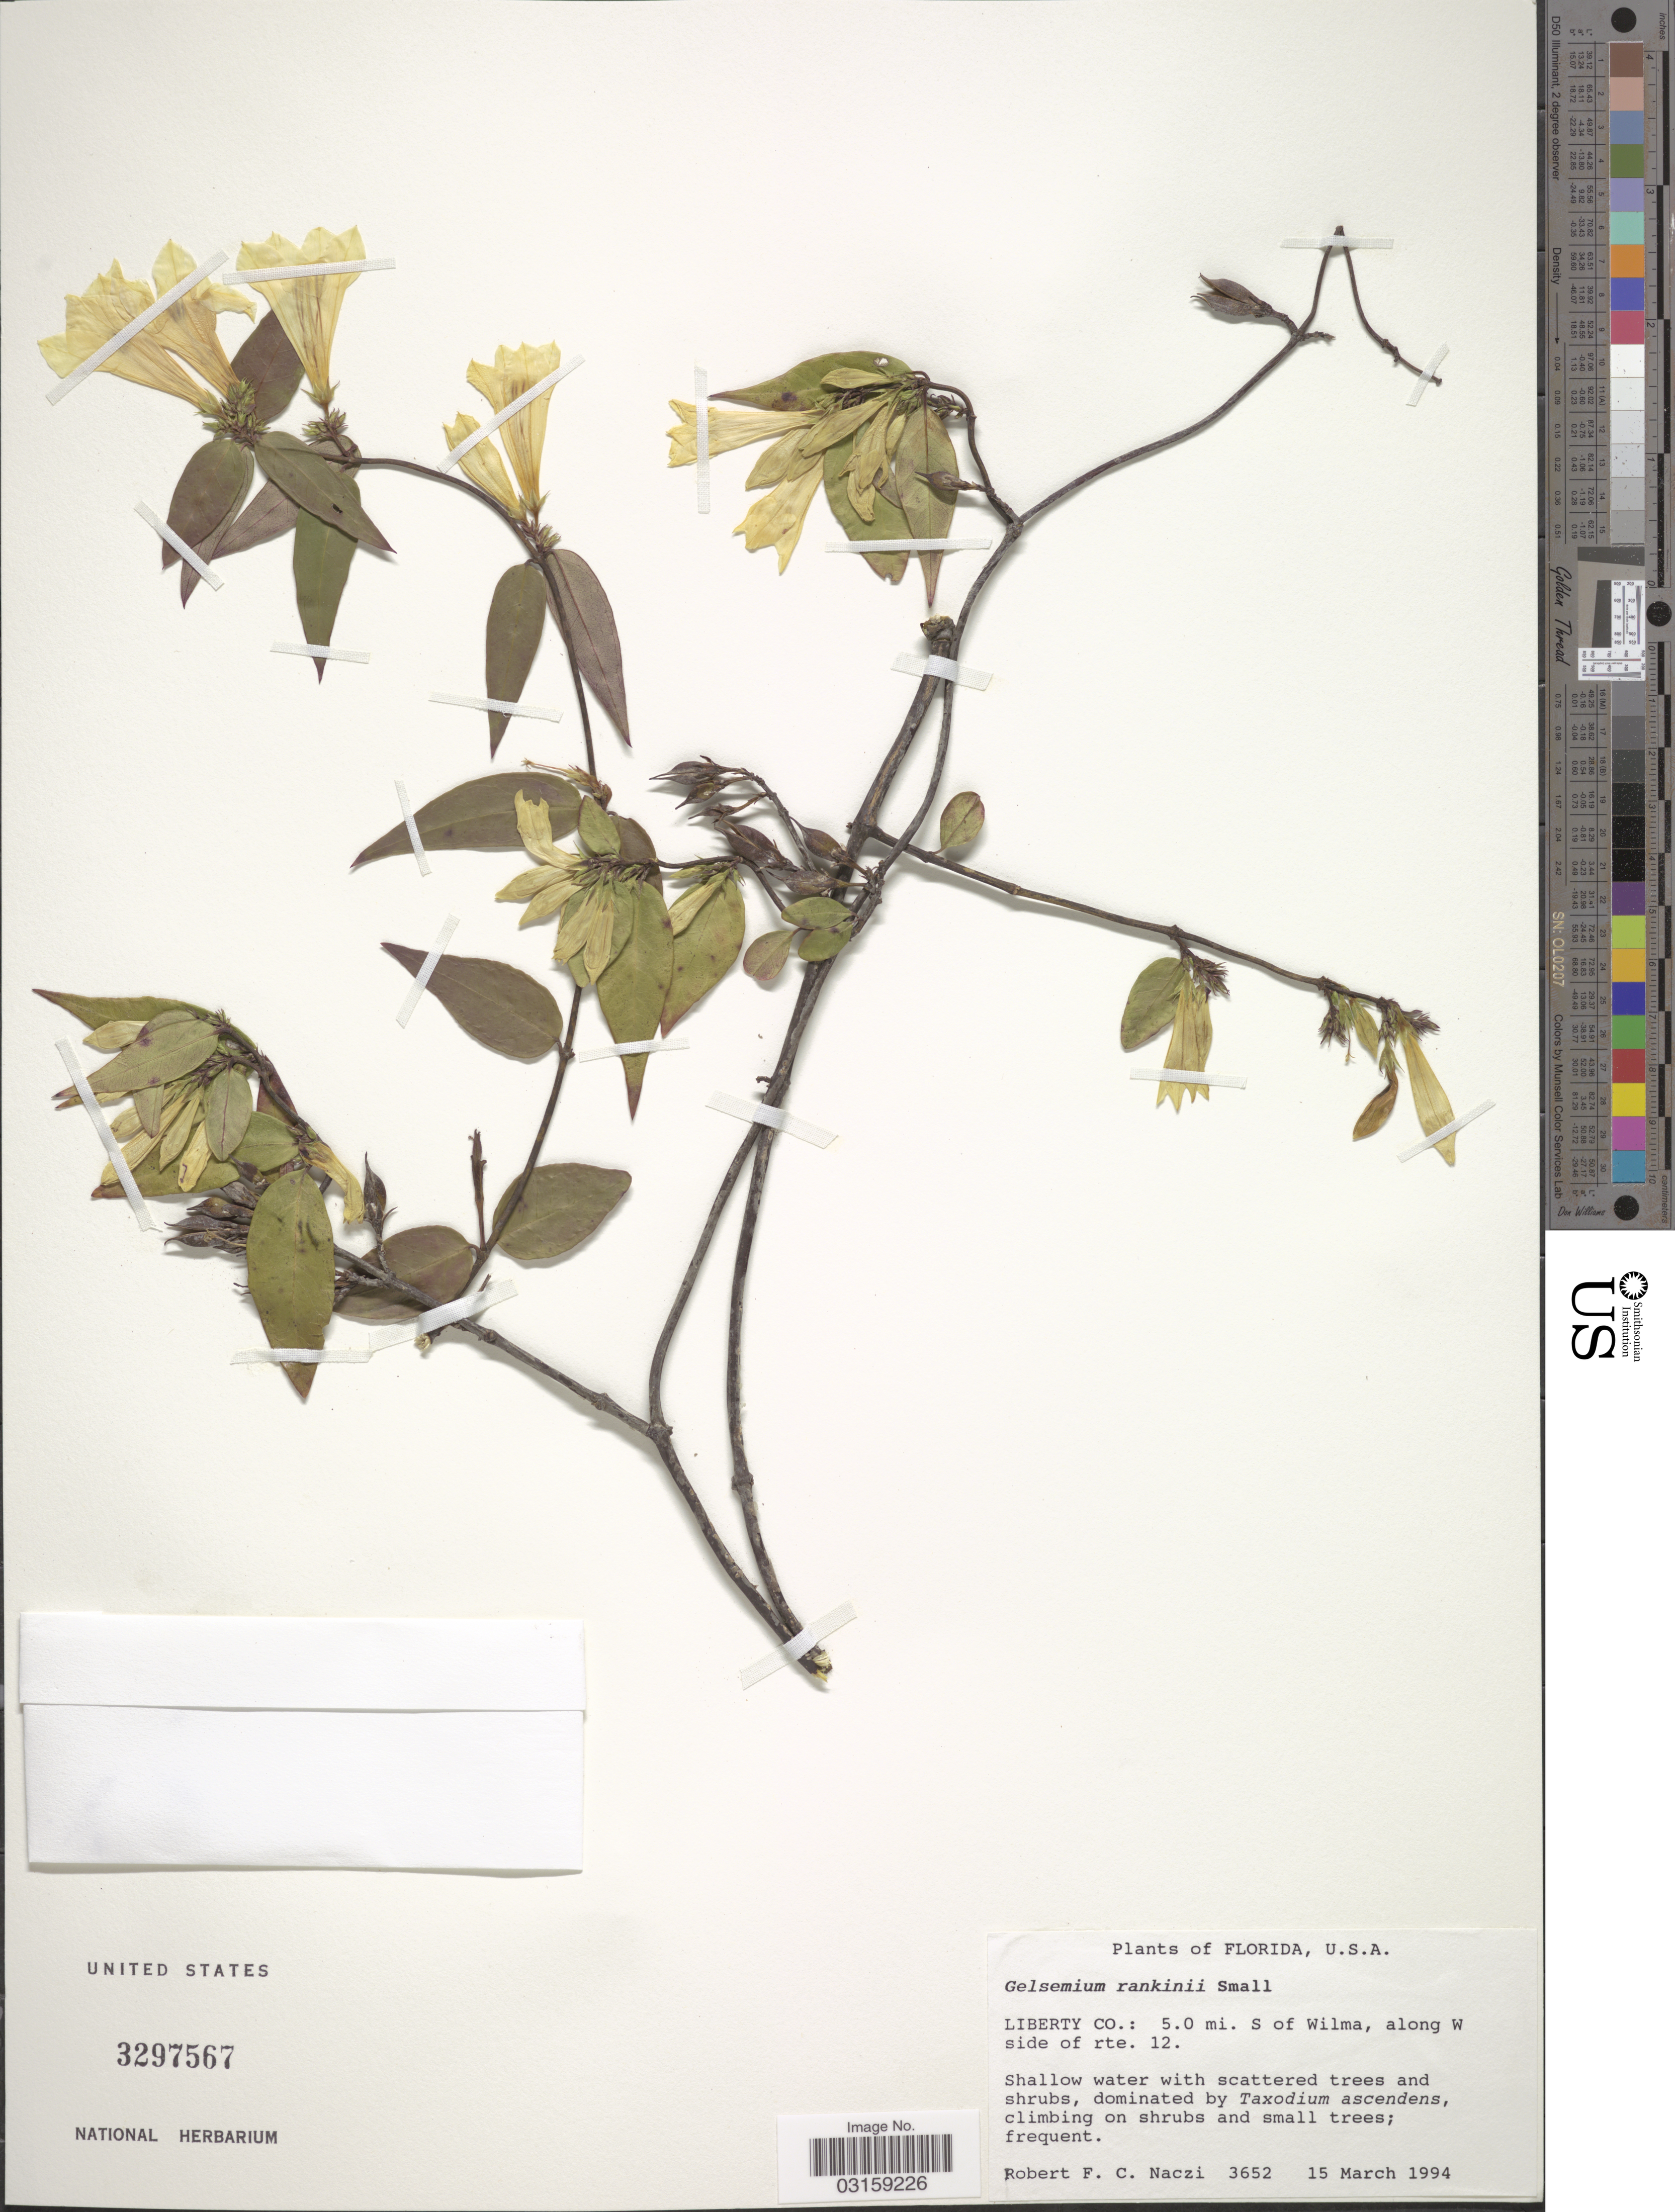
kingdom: Plantae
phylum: Tracheophyta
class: Magnoliopsida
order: Gentianales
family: Gelsemiaceae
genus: Gelsemium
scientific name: Gelsemium rankinii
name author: Small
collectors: R. F. C. Naczi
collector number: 3652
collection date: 1994-03-15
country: United States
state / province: Florida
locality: Liberty Co.: 5.0 mi. S of Wilma, along W side of rte. 12.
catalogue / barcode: US 3297567